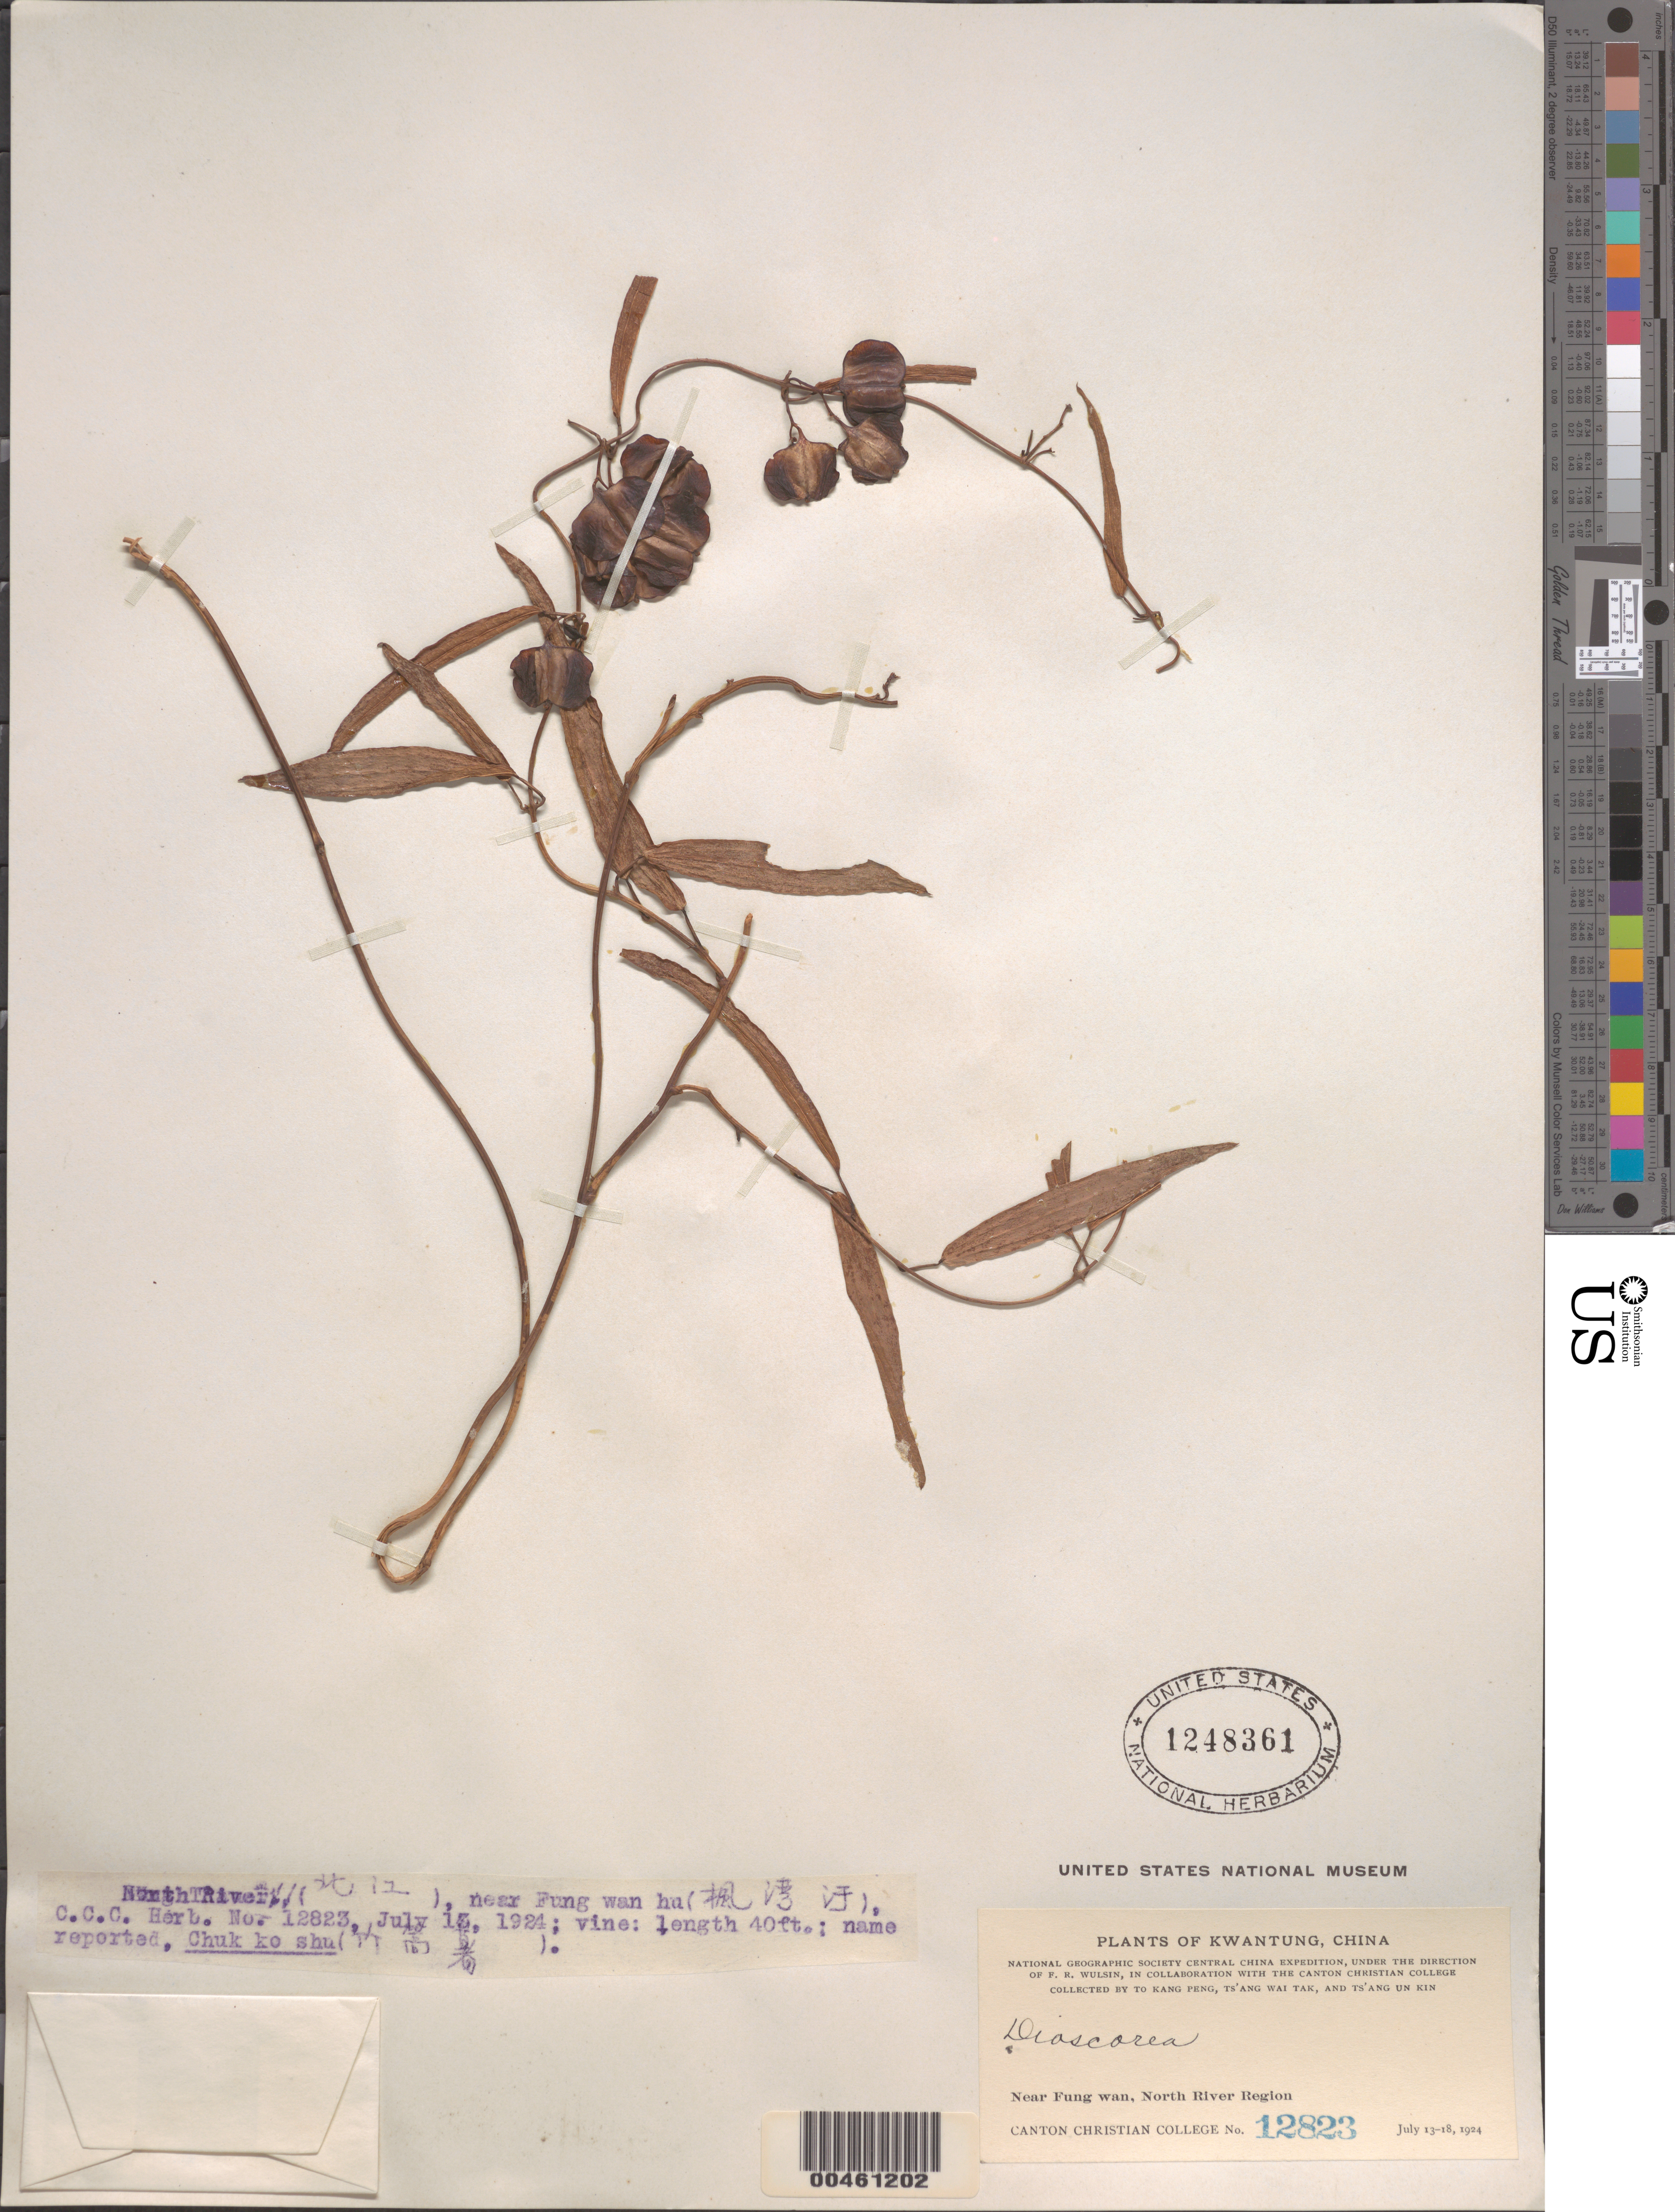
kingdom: Plantae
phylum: Tracheophyta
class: Liliopsida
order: Dioscoreales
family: Dioscoreaceae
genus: Dioscorea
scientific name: Dioscorea sp.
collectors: Kang Peng To, W. T. Tsang & U. K. Tsang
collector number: Herb. No. 12823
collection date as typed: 13 Jul 1924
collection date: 1924-07-13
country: China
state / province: Guangdong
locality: Near Fung wan, North River Region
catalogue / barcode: US 1248361